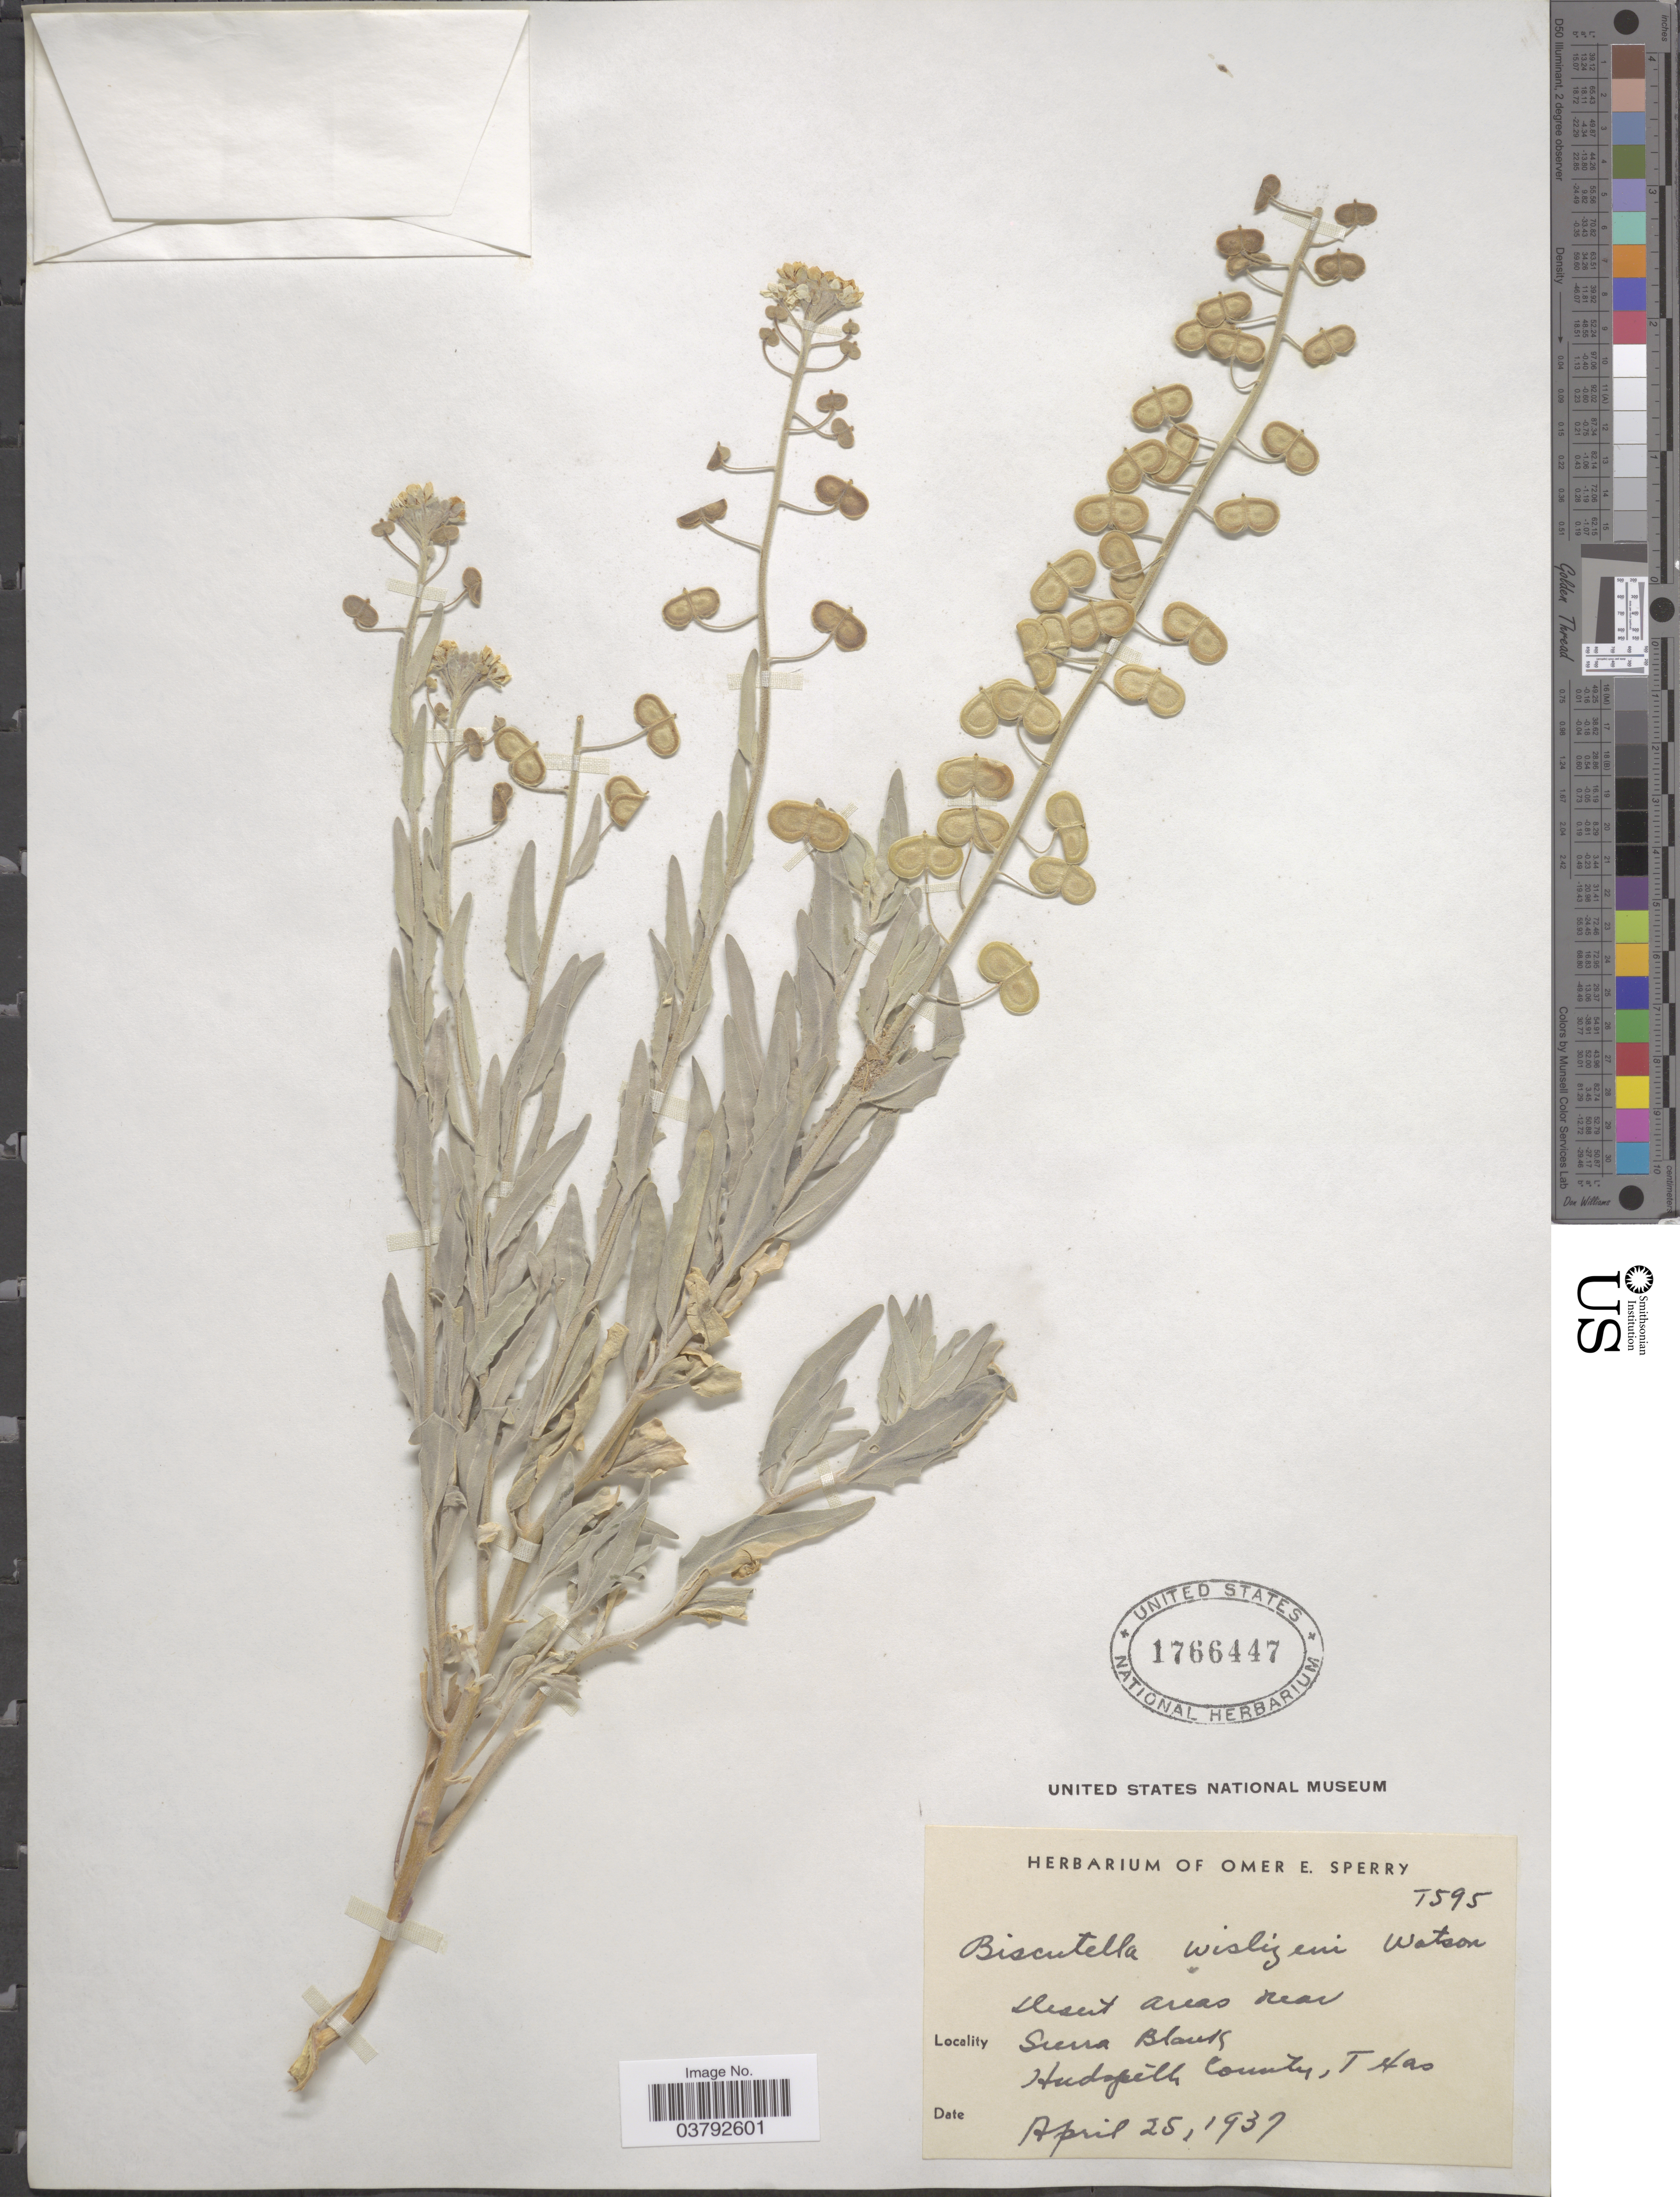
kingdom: Plantae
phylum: Tracheophyta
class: Magnoliopsida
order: Brassicales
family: Brassicaceae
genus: Dithyrea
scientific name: Dithyrea wislizeni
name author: Engelm.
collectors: ex. herb. Omer E. Sperry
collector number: T595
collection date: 1937-04-25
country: United States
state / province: Texas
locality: Desert areas near Sierra Blank Hudspeth County.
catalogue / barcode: US 1766447